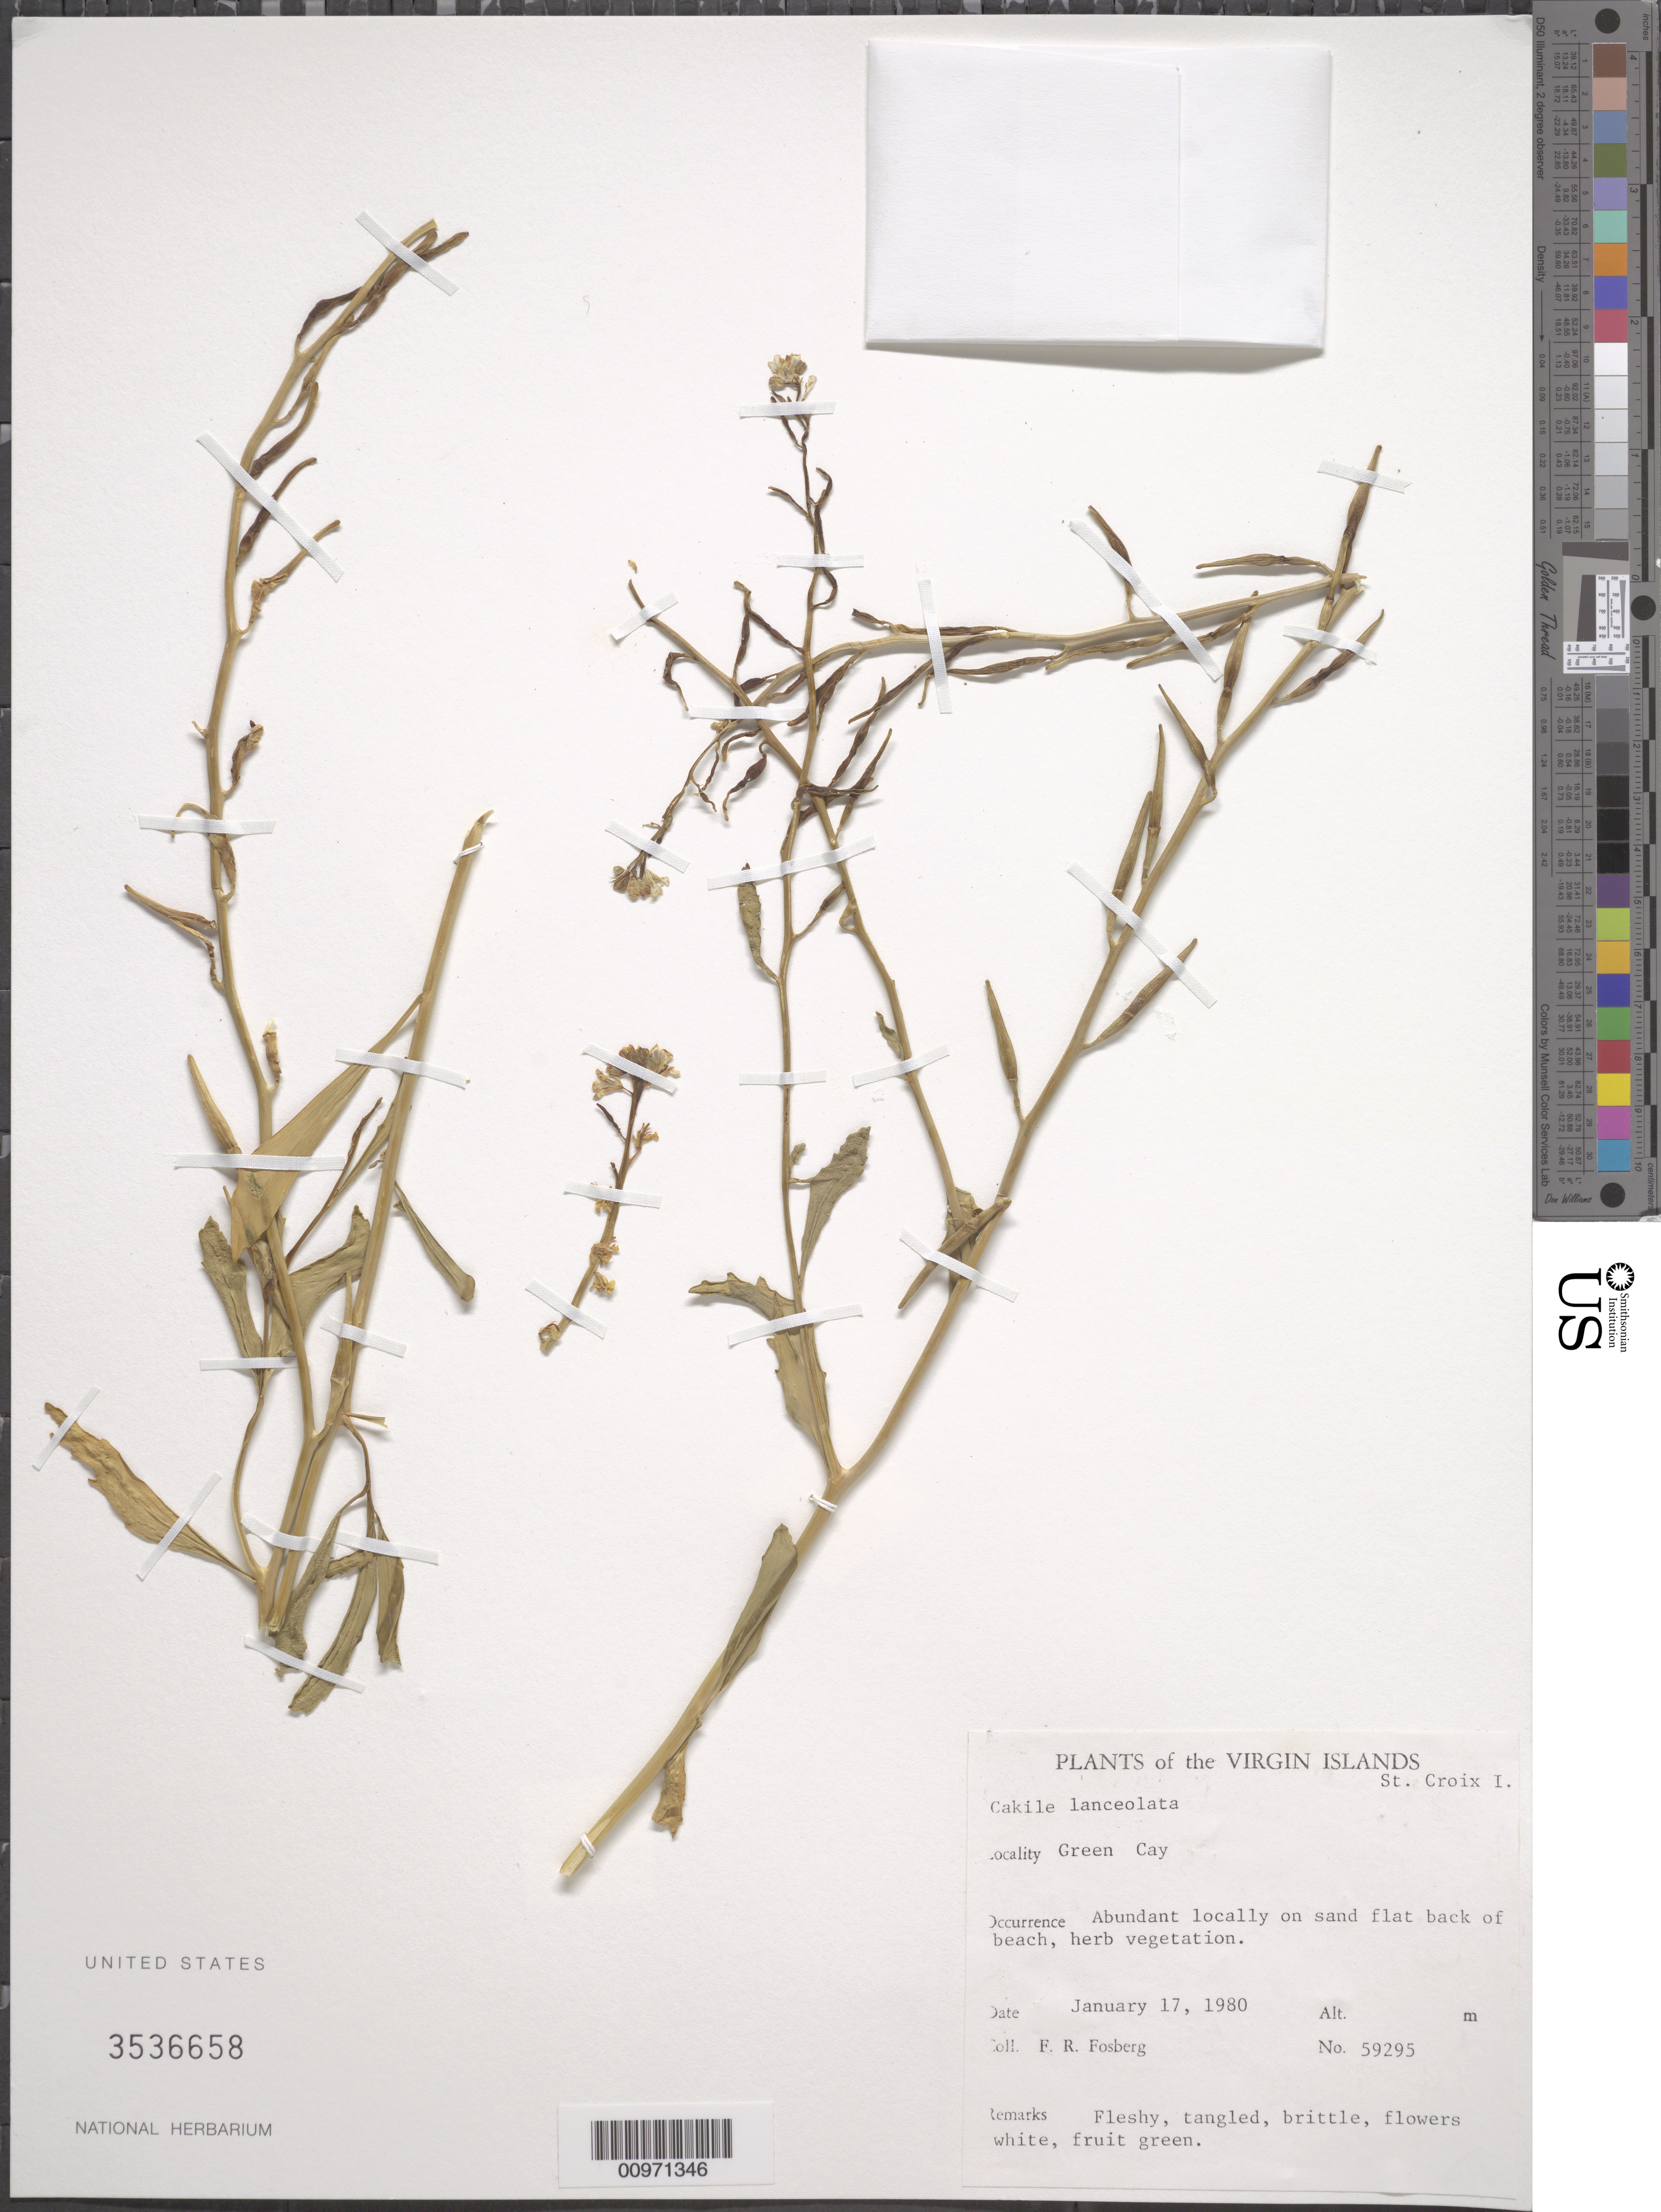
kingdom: Plantae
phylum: Tracheophyta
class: Magnoliopsida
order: Brassicales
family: Brassicaceae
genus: Cakile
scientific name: Cakile lanceolata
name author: (Willd.) O.E. Schulz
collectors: F. R. Fosberg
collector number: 59295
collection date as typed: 17 Jan 1980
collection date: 1980-01-17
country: U.S. Virgin Islands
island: St. Croix I.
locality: Green Cay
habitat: On sand flat back of beach, herb vegetation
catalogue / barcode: US 3536658